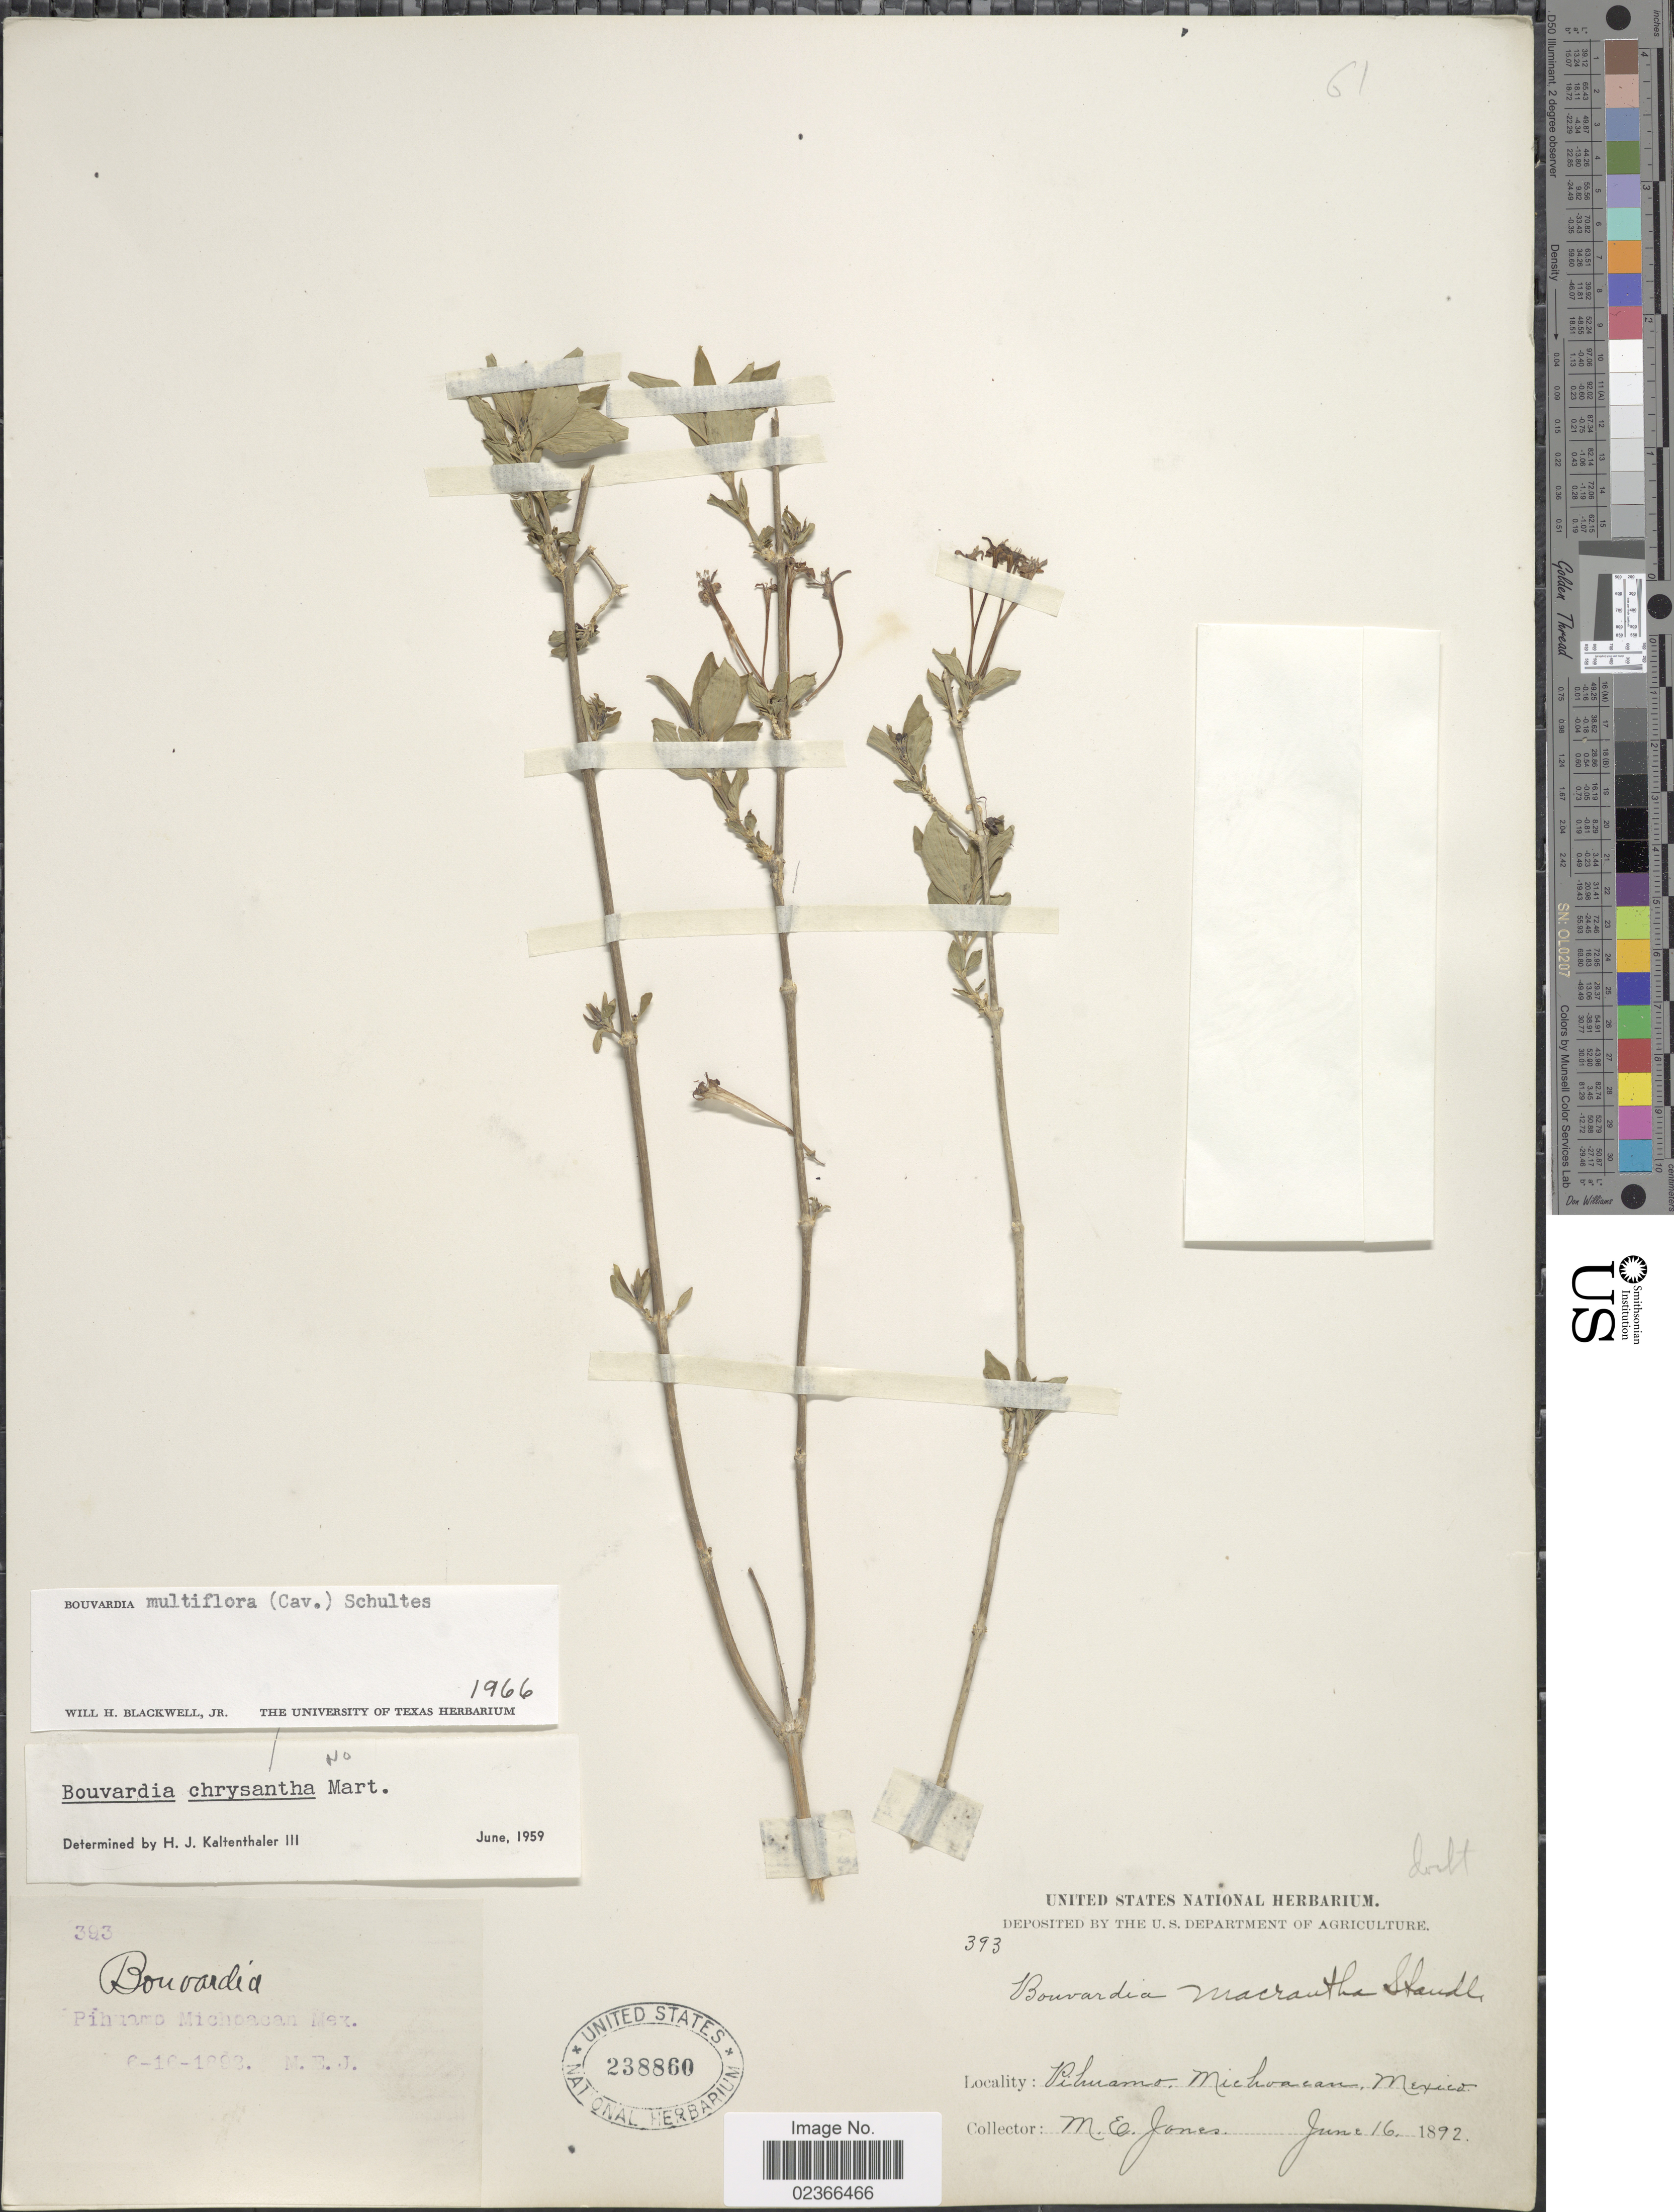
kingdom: Plantae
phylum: Tracheophyta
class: Magnoliopsida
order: Gentianales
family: Rubiaceae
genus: Bouvardia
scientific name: Bouvardia multiflora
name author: (Cav.) Schult.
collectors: M. E. Jones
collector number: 393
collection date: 1892-06-16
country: Mexico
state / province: Michoacán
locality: Pihuamo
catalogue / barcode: US 238860